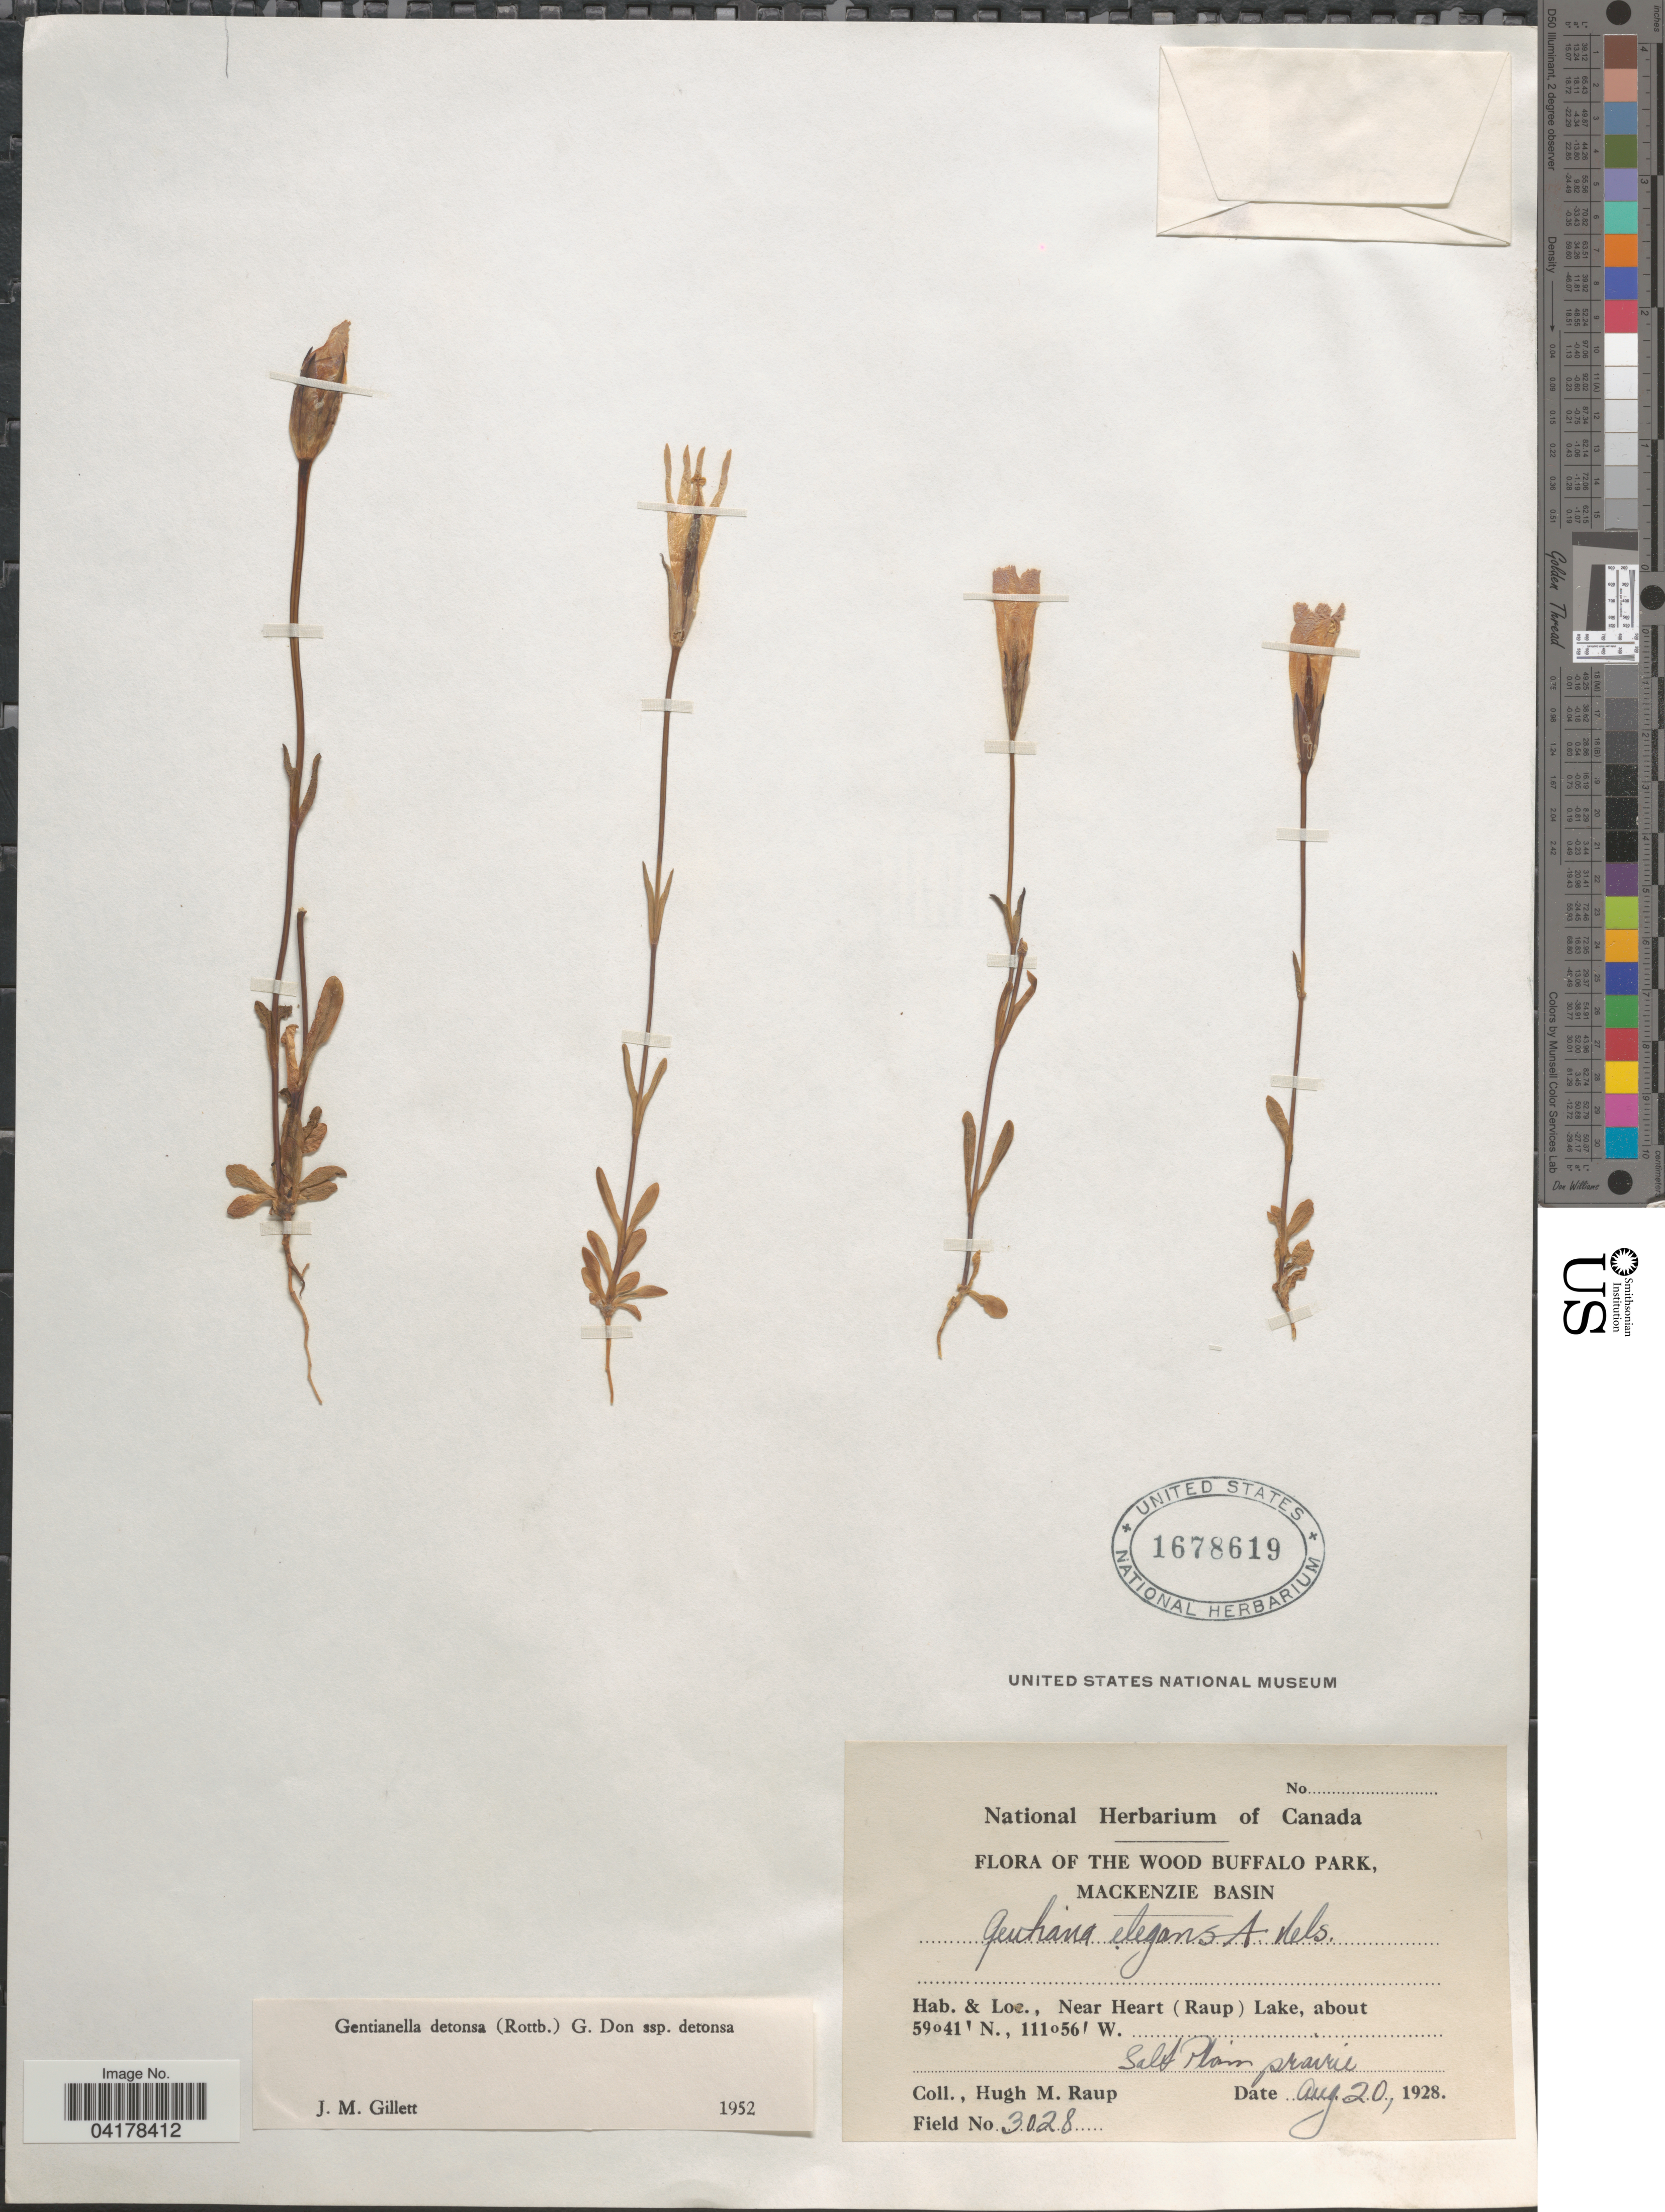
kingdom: Plantae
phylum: Tracheophyta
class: Magnoliopsida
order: Gentianales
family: Gentianaceae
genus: Gentianella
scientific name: Gentianella detonsa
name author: (Rottb.) G. Don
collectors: H. Raup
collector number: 3028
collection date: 1928-08-20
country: Canada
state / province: Alberta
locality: The Wood Buffalo Park, Mackenzie Basin. Near Heart (Raup) Lake. Salt Plain prairie.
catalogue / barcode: US 1678619